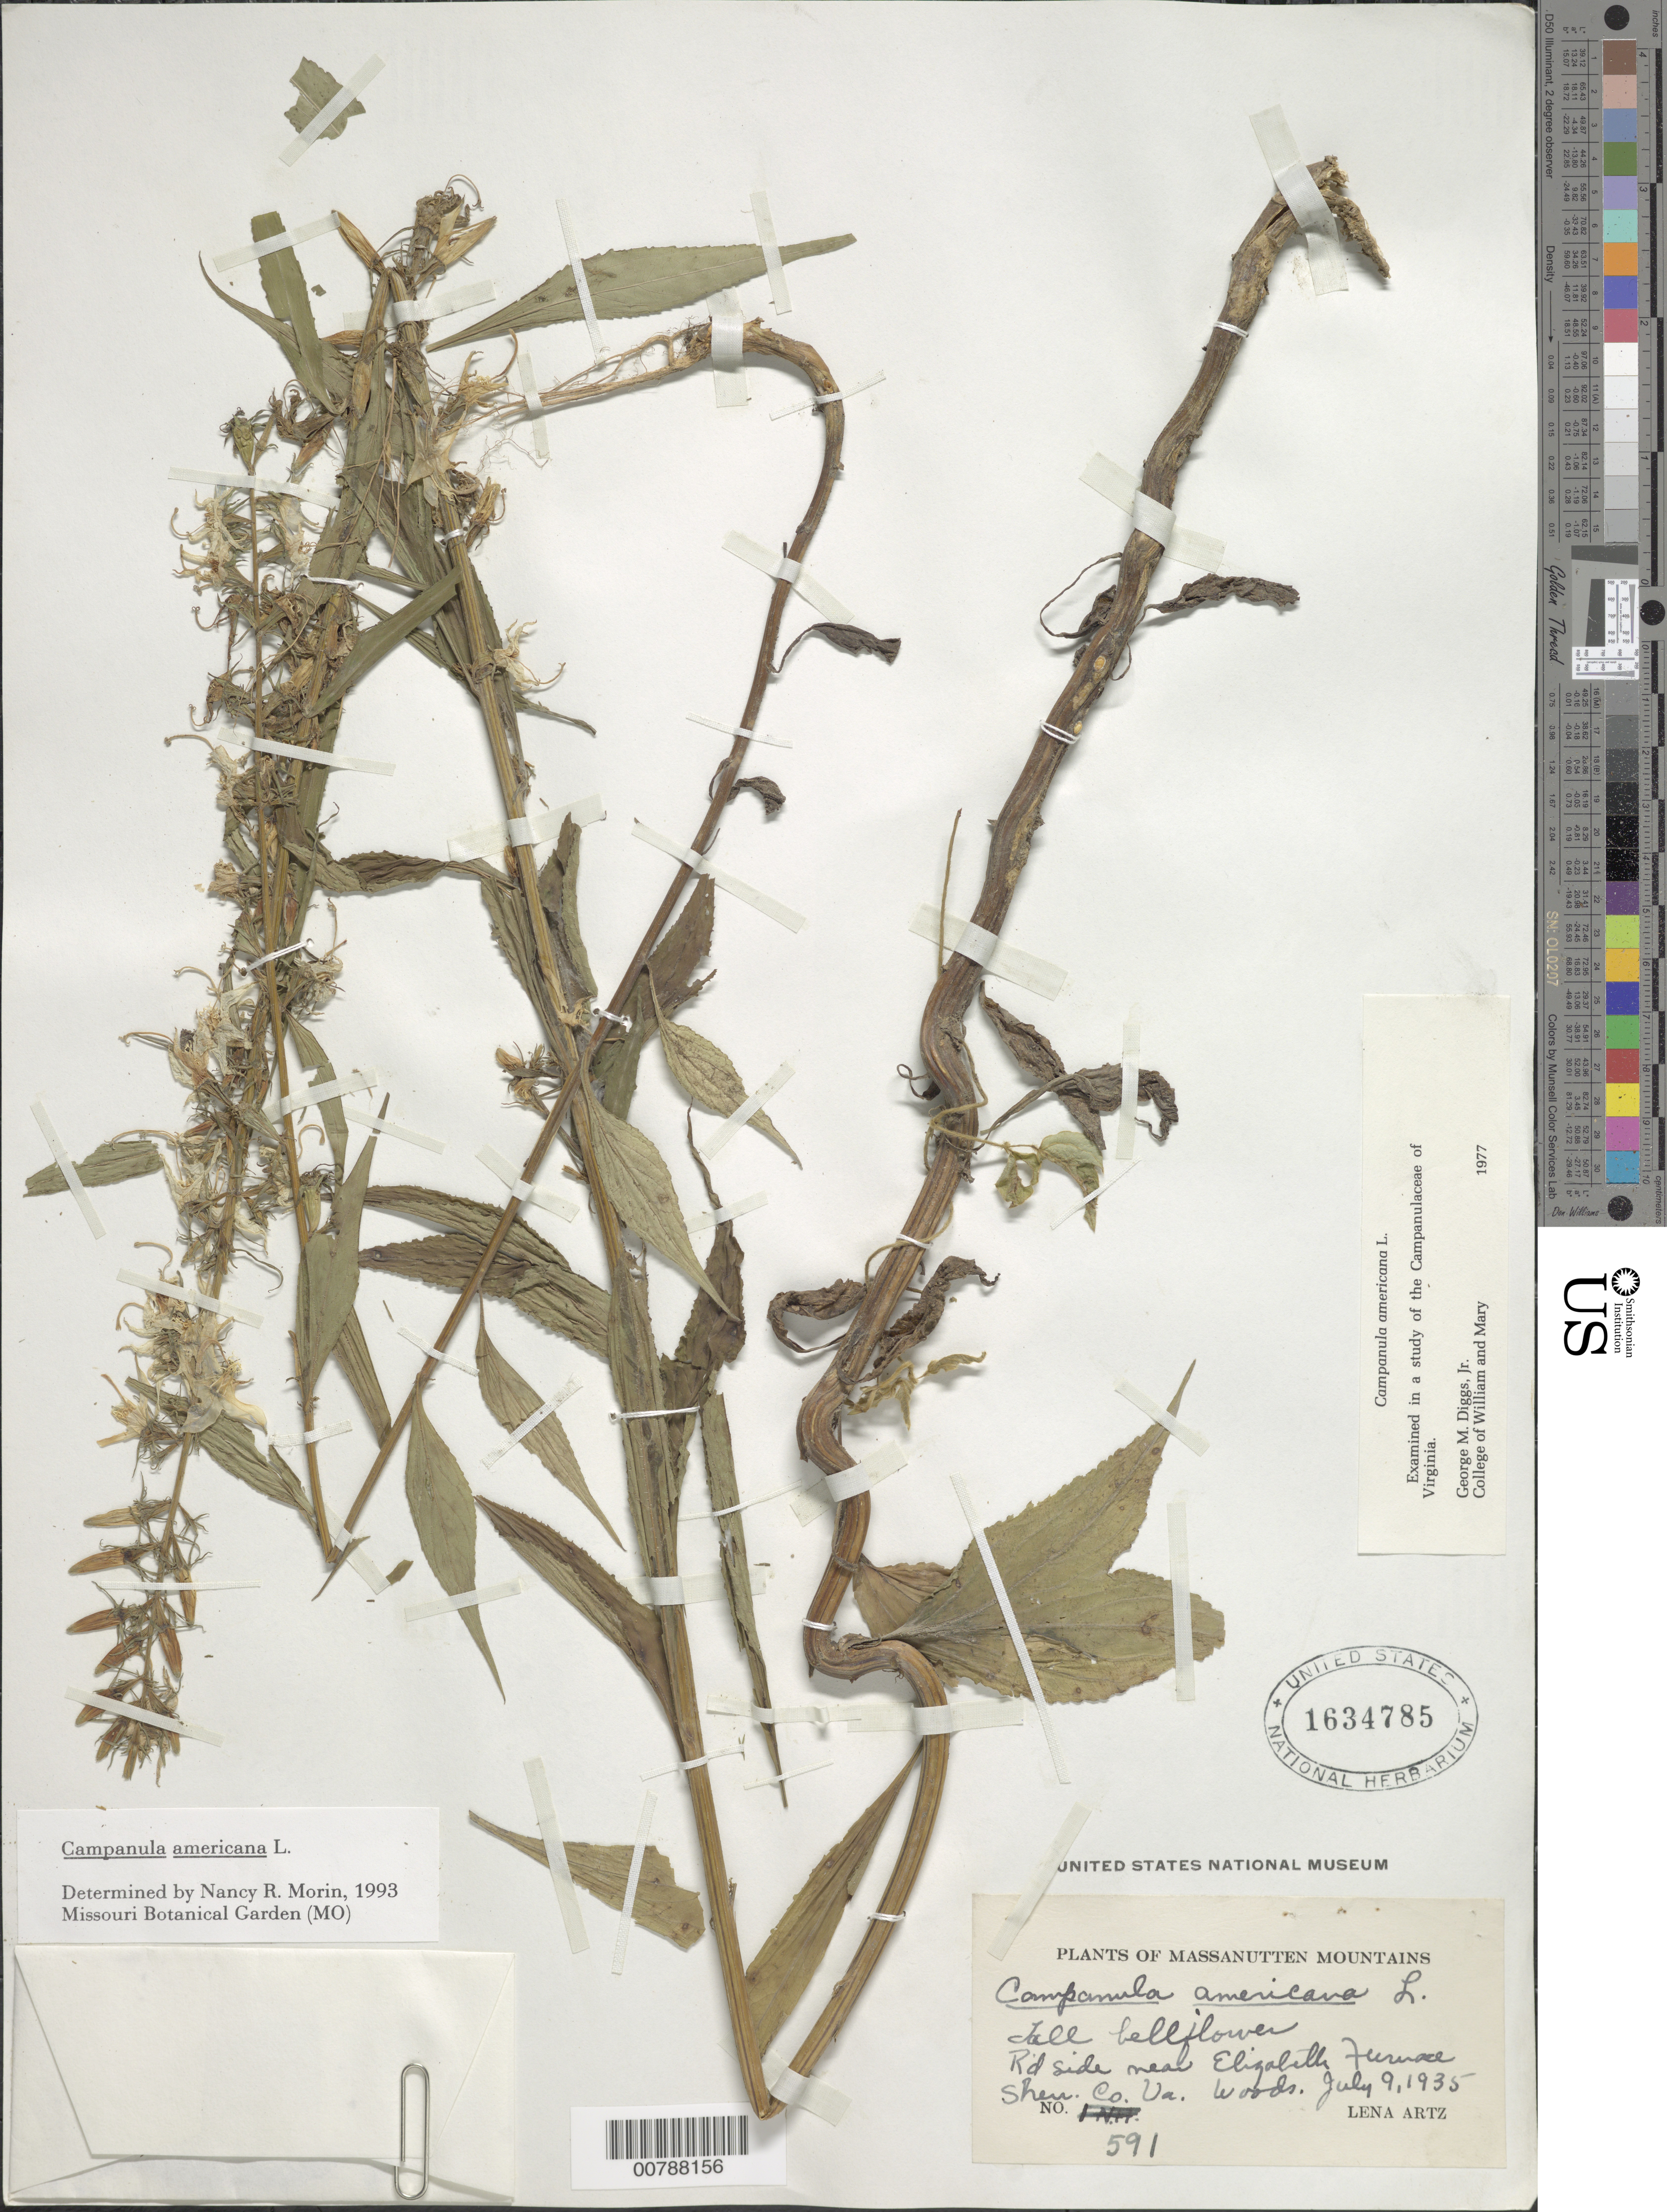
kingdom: Plantae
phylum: Tracheophyta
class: Magnoliopsida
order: Asterales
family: Campanulaceae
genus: Campanula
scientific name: Campanula americana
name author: L.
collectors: L. Artz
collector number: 591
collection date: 1935-07-09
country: United States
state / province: Virginia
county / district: Shenandoah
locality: Rd. side near Elizabeth Furnace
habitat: Woods.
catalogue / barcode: US 1634785